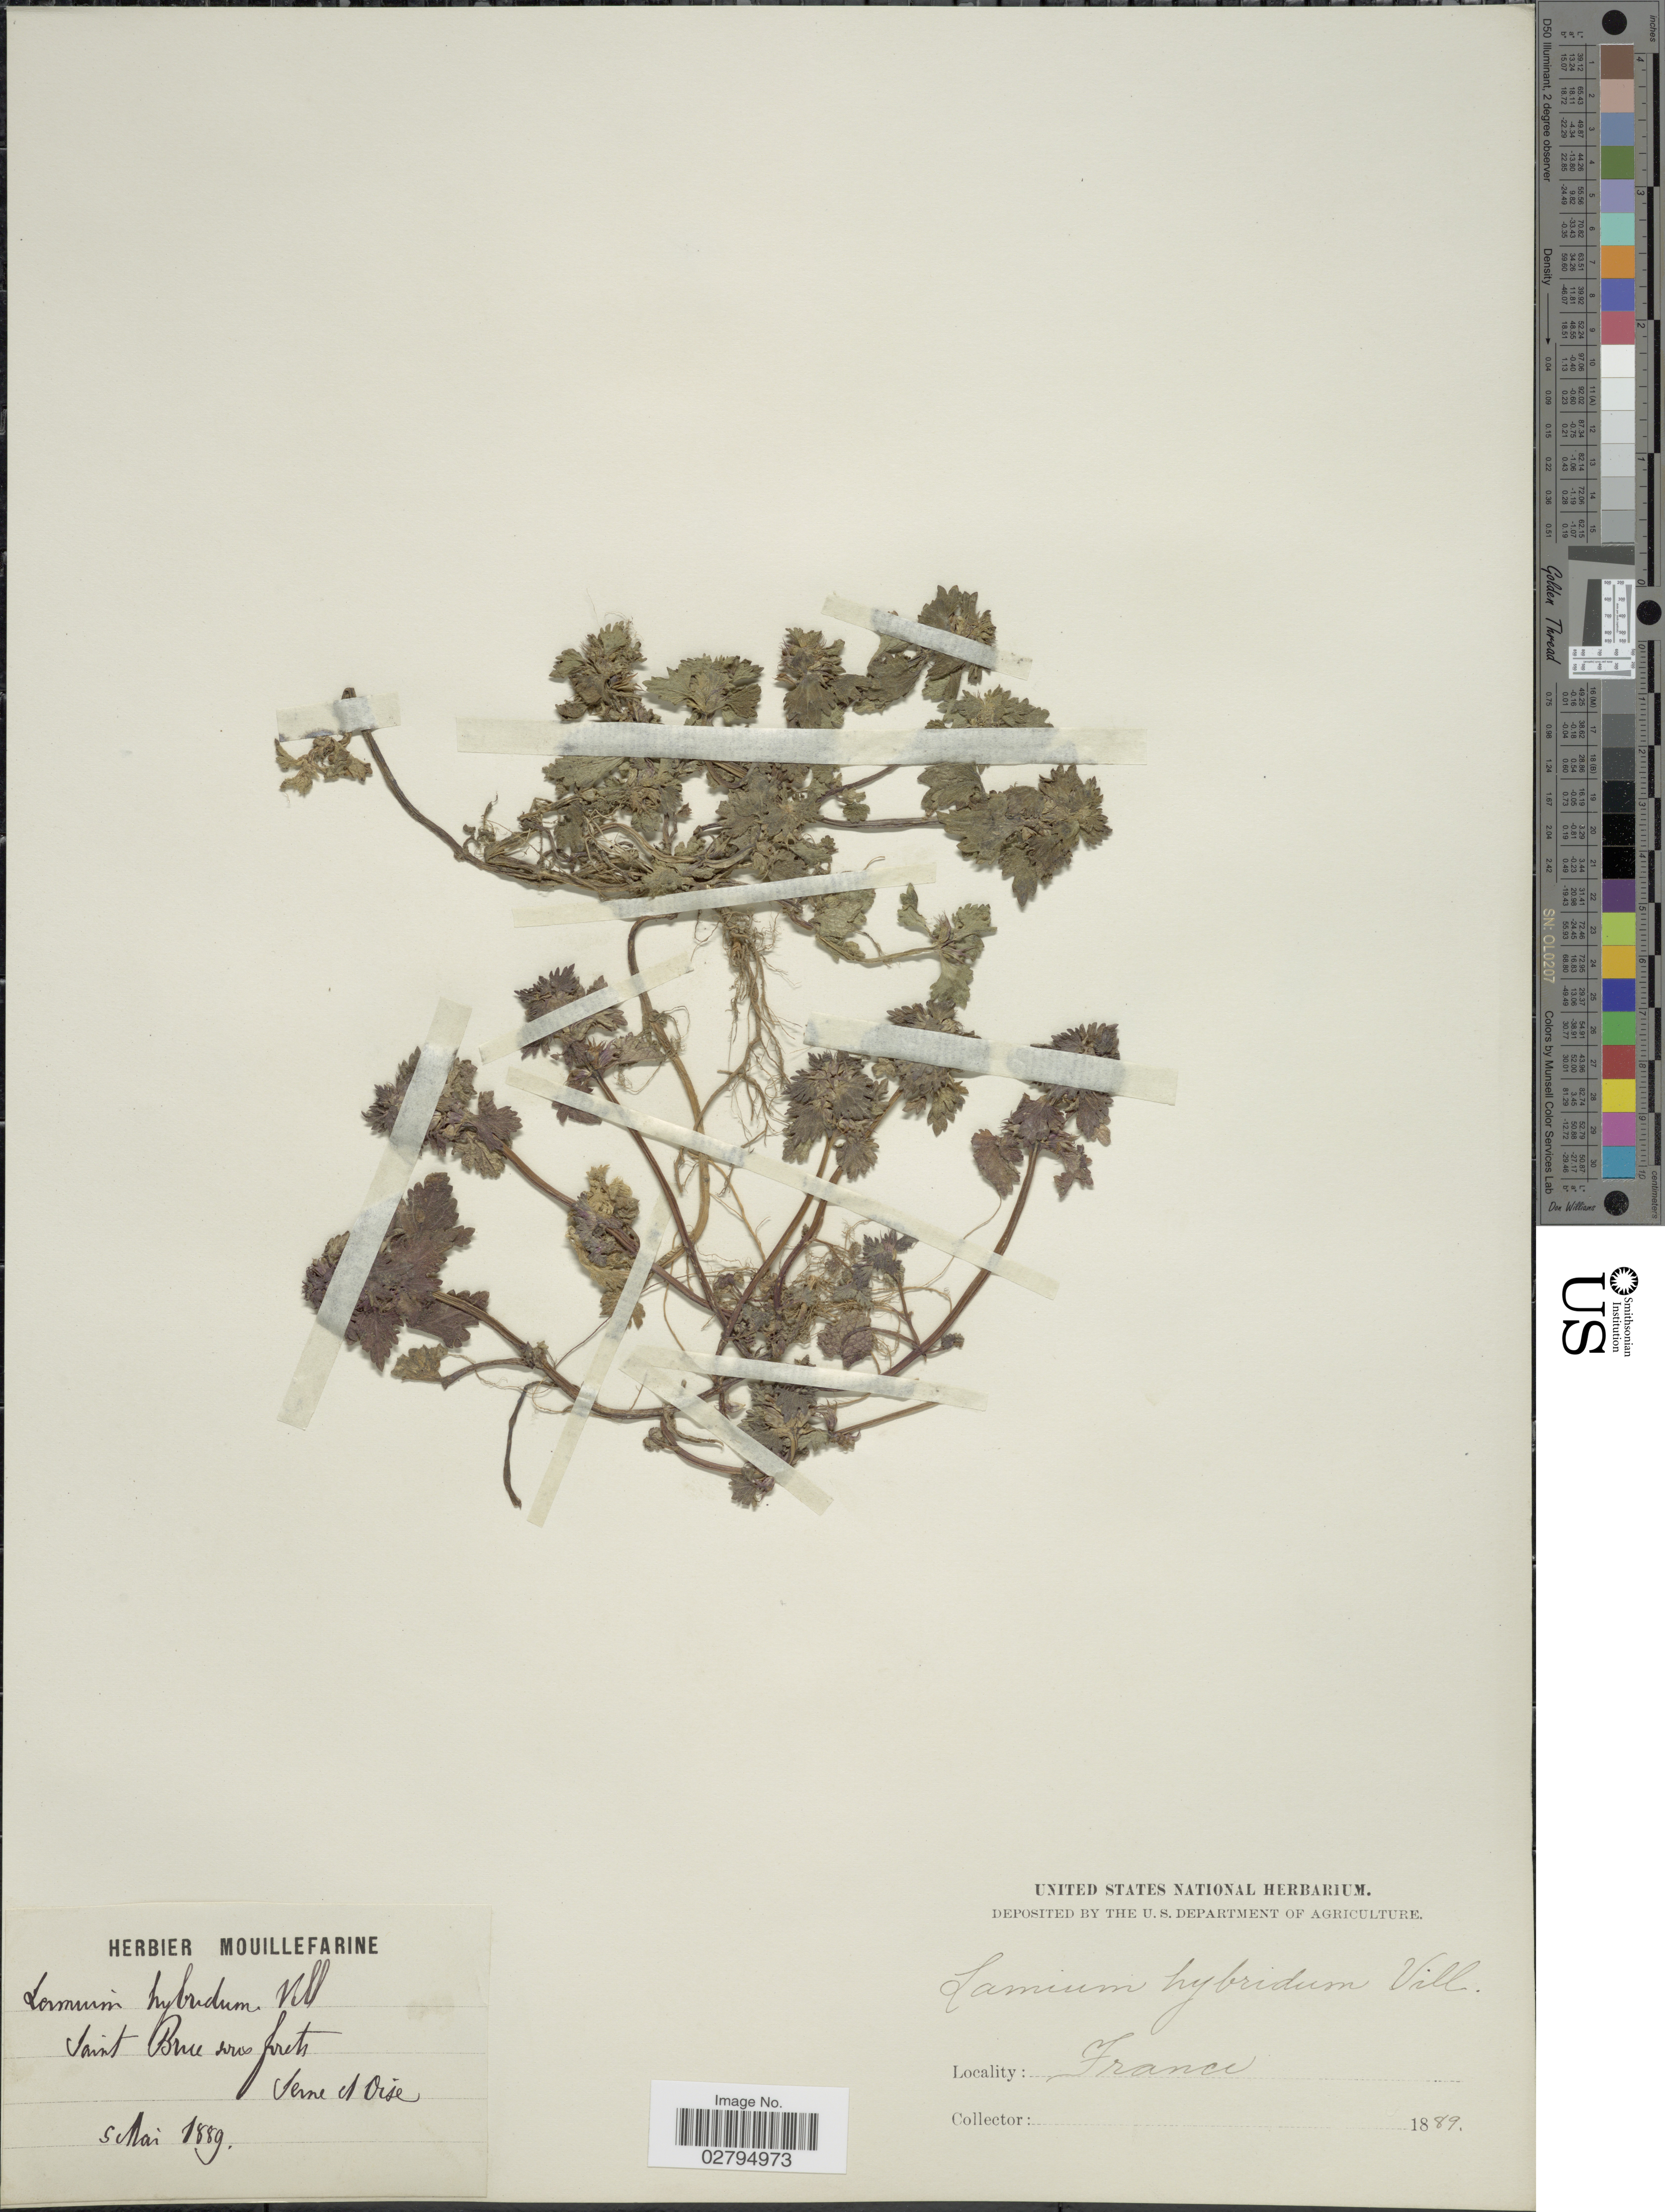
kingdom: Plantae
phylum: Tracheophyta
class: Magnoliopsida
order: Lamiales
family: Lamiaceae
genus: Lamium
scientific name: Lamium hybridum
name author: Vill.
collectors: ex herb. Mouillefarine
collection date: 1889-05-05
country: France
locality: Saint Brice sous forests, Serne et Oise.